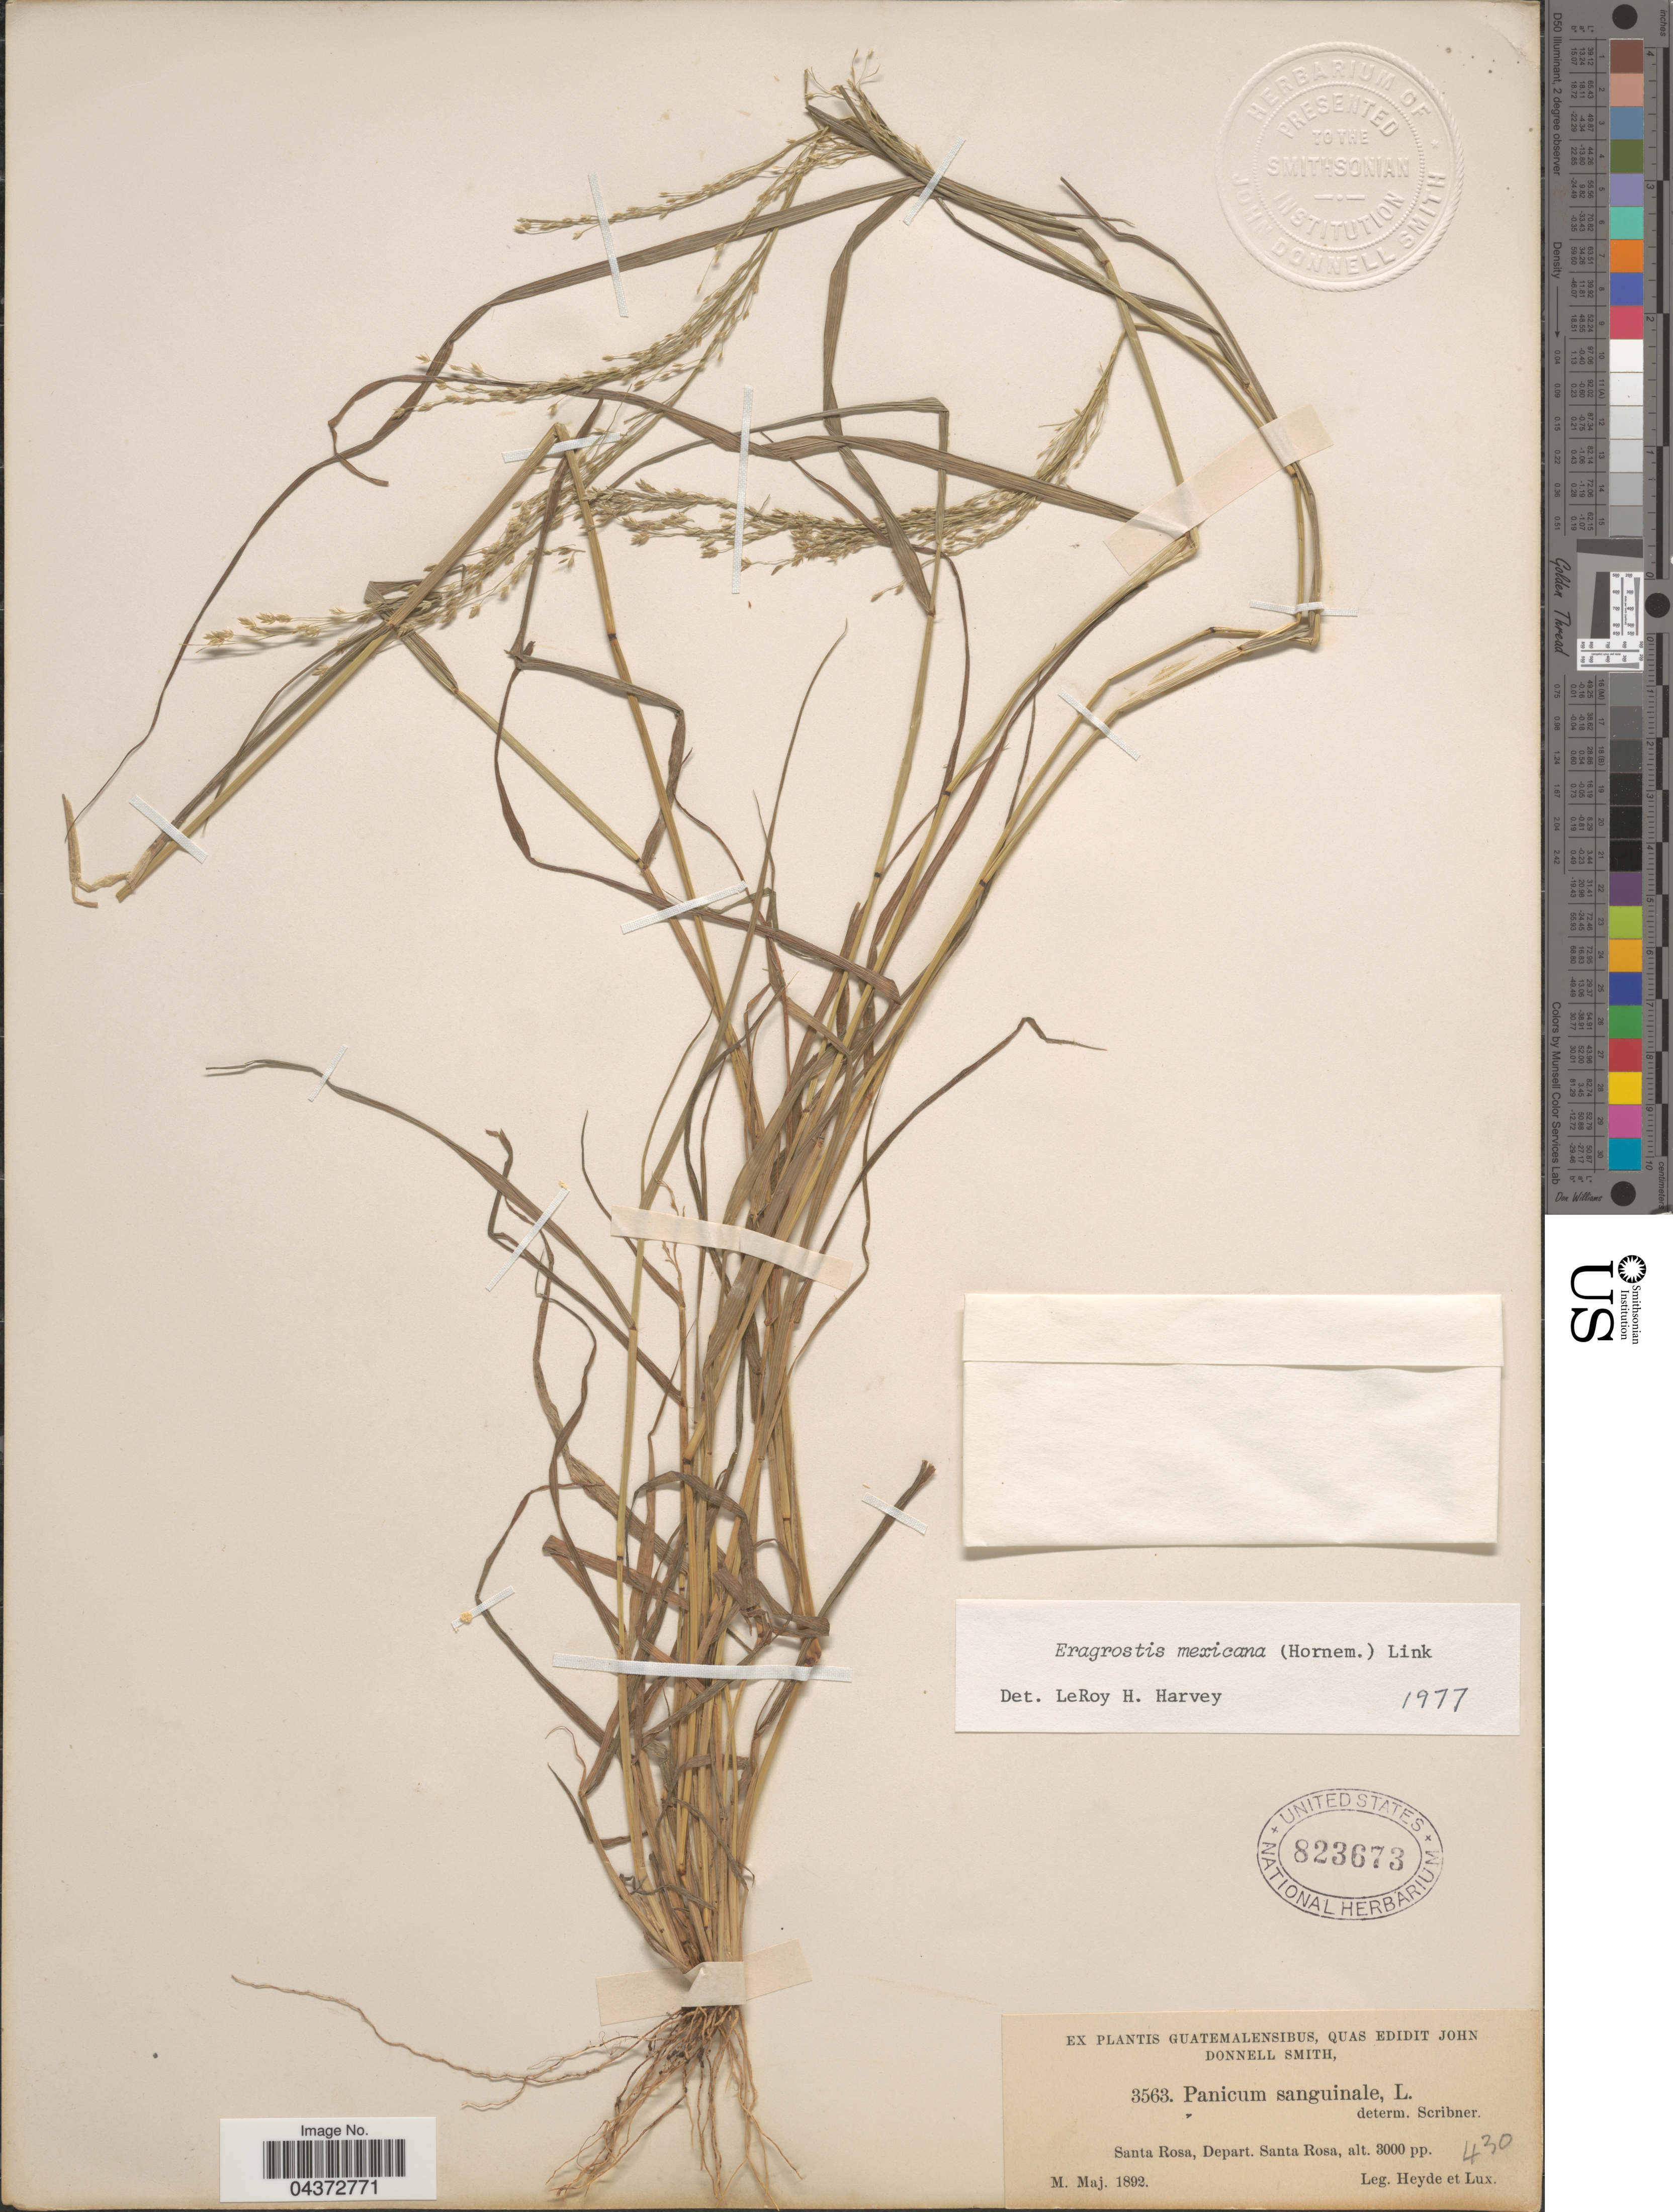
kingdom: Plantae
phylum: Tracheophyta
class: Liliopsida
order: Poales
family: Poaceae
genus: Eragrostis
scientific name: Eragrostis mexicana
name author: (Hornem.) Link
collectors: Heyde & Lux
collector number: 3563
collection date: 1892-05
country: Guatemala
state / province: Santa Rosa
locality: Santa Rosa, Depart. Santa Rosa.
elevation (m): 914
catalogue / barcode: US 823673